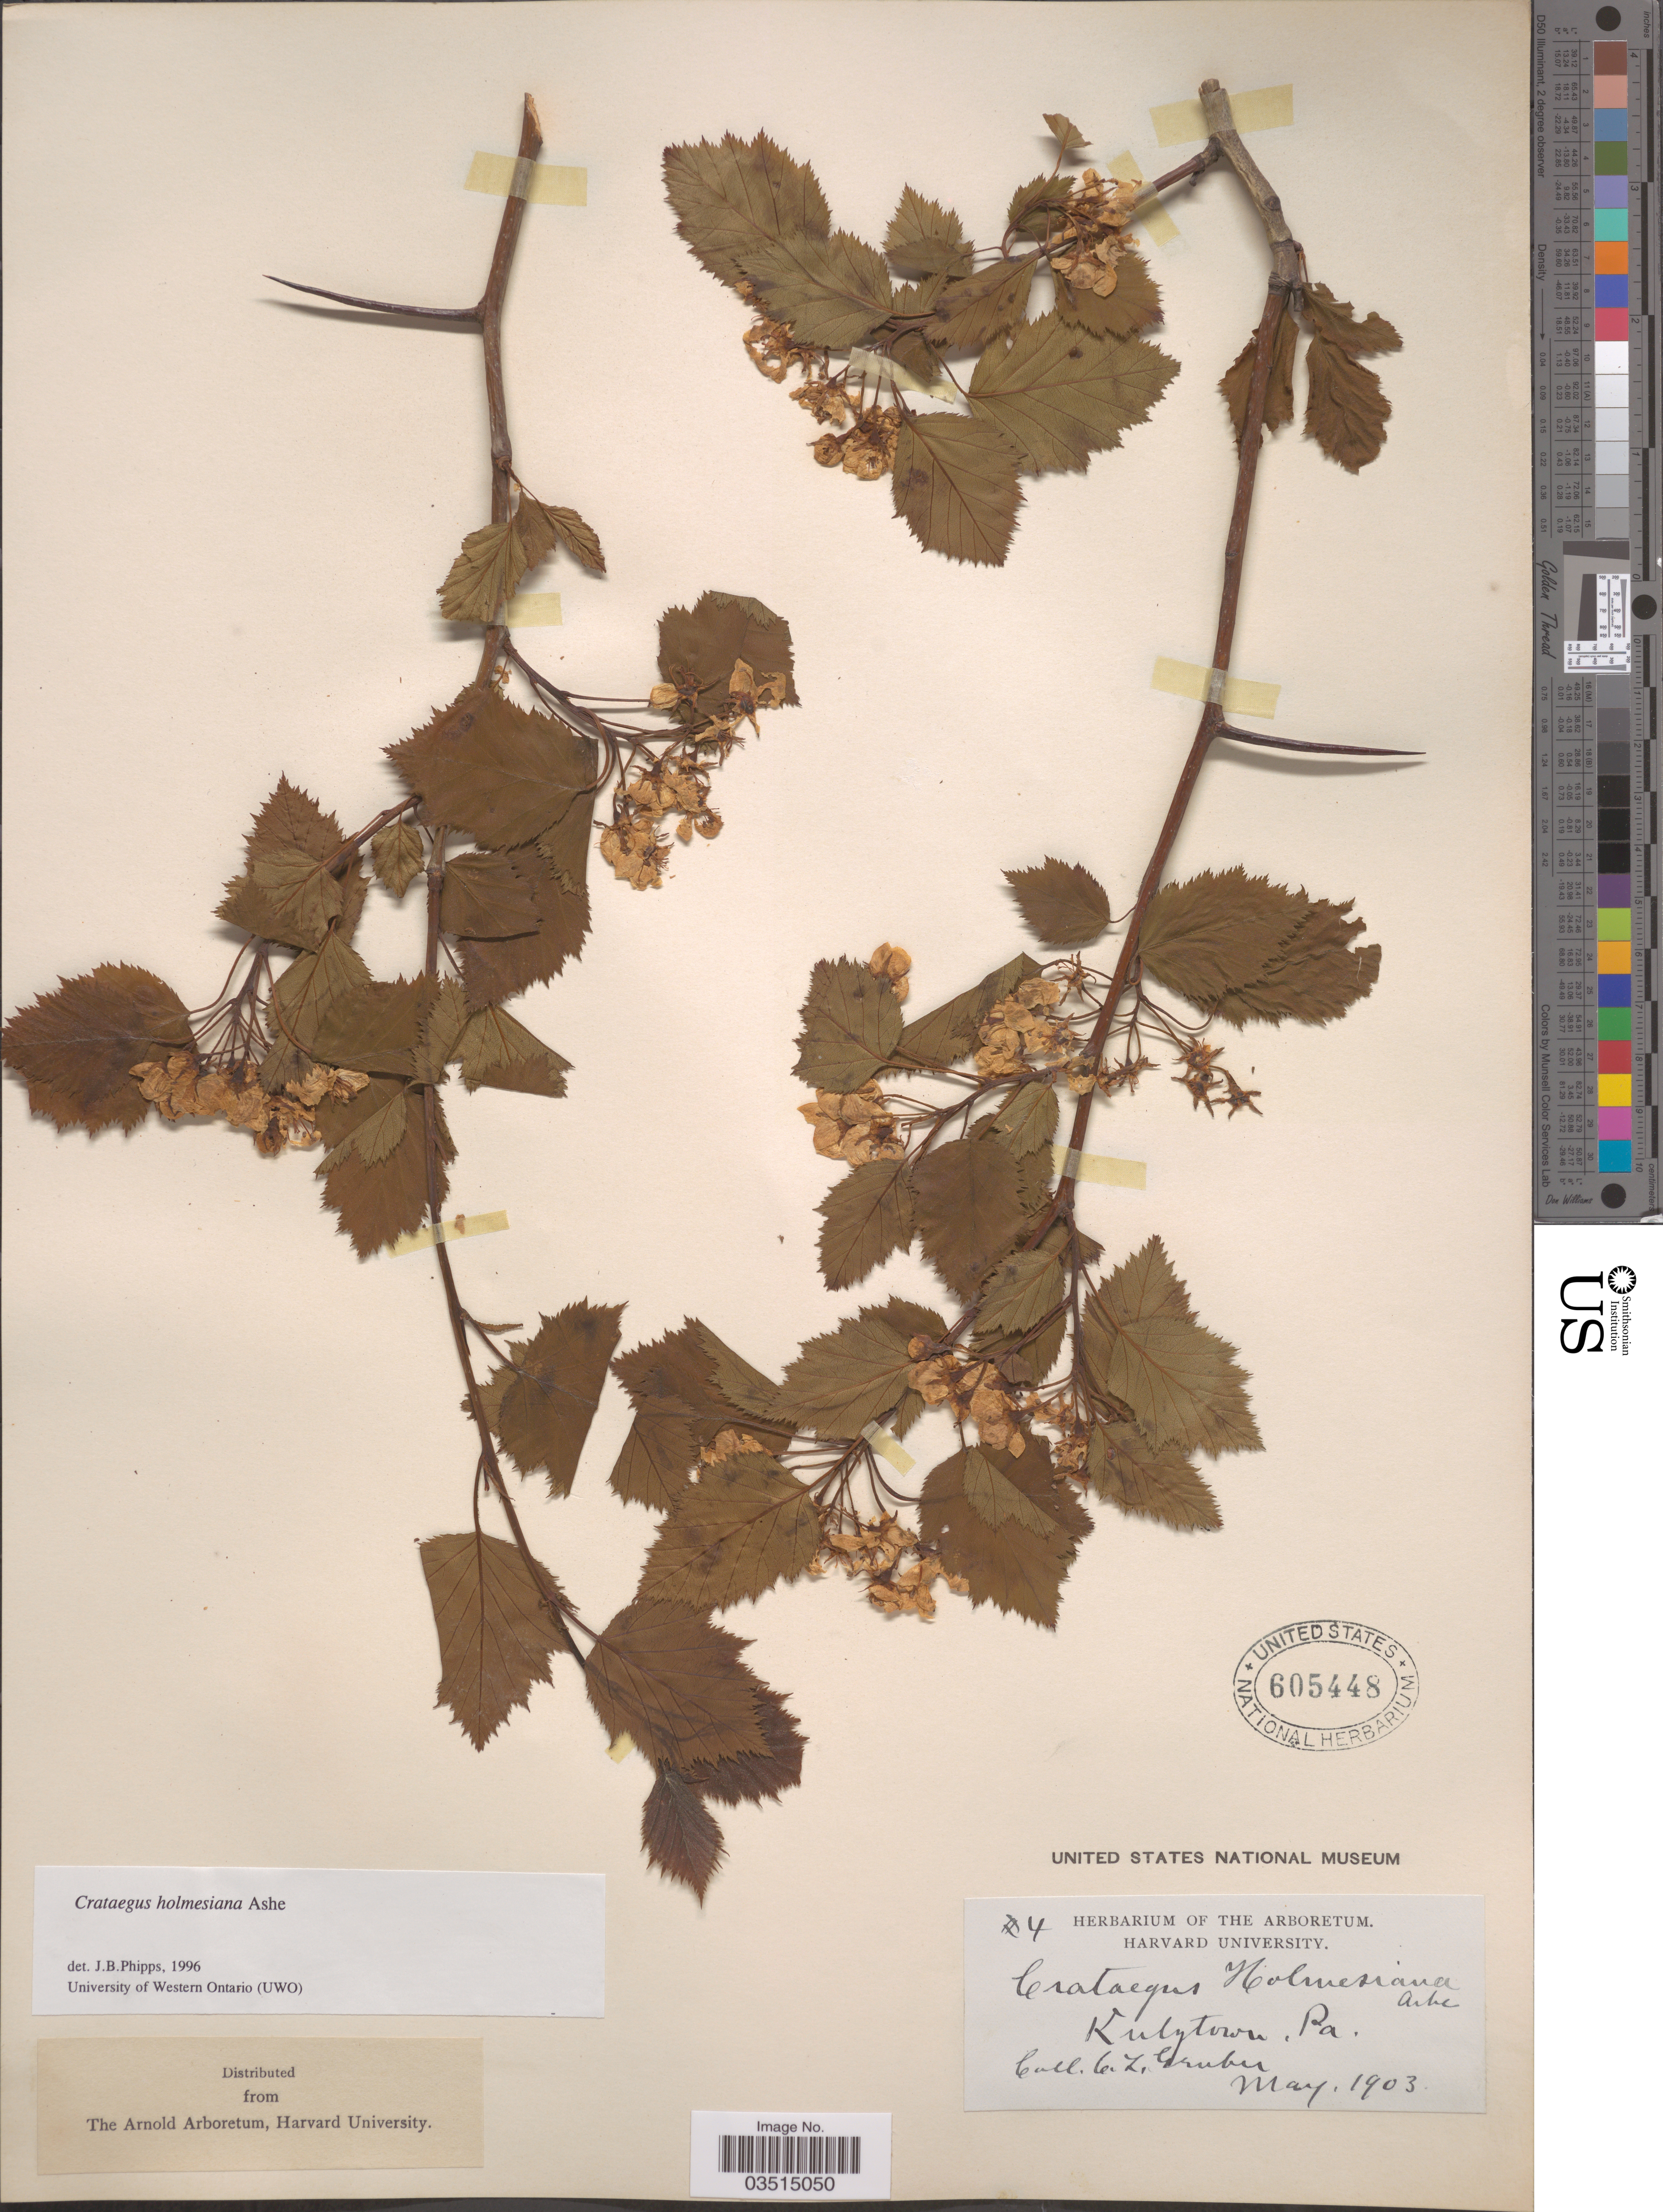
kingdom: Plantae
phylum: Tracheophyta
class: Magnoliopsida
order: Rosales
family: Rosaceae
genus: Crataegus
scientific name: Crataegus holmesiana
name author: Ashe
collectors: C. Gruber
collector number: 4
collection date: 1903-05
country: United States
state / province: Pennsylvania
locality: Kutztown.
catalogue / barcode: US 605448